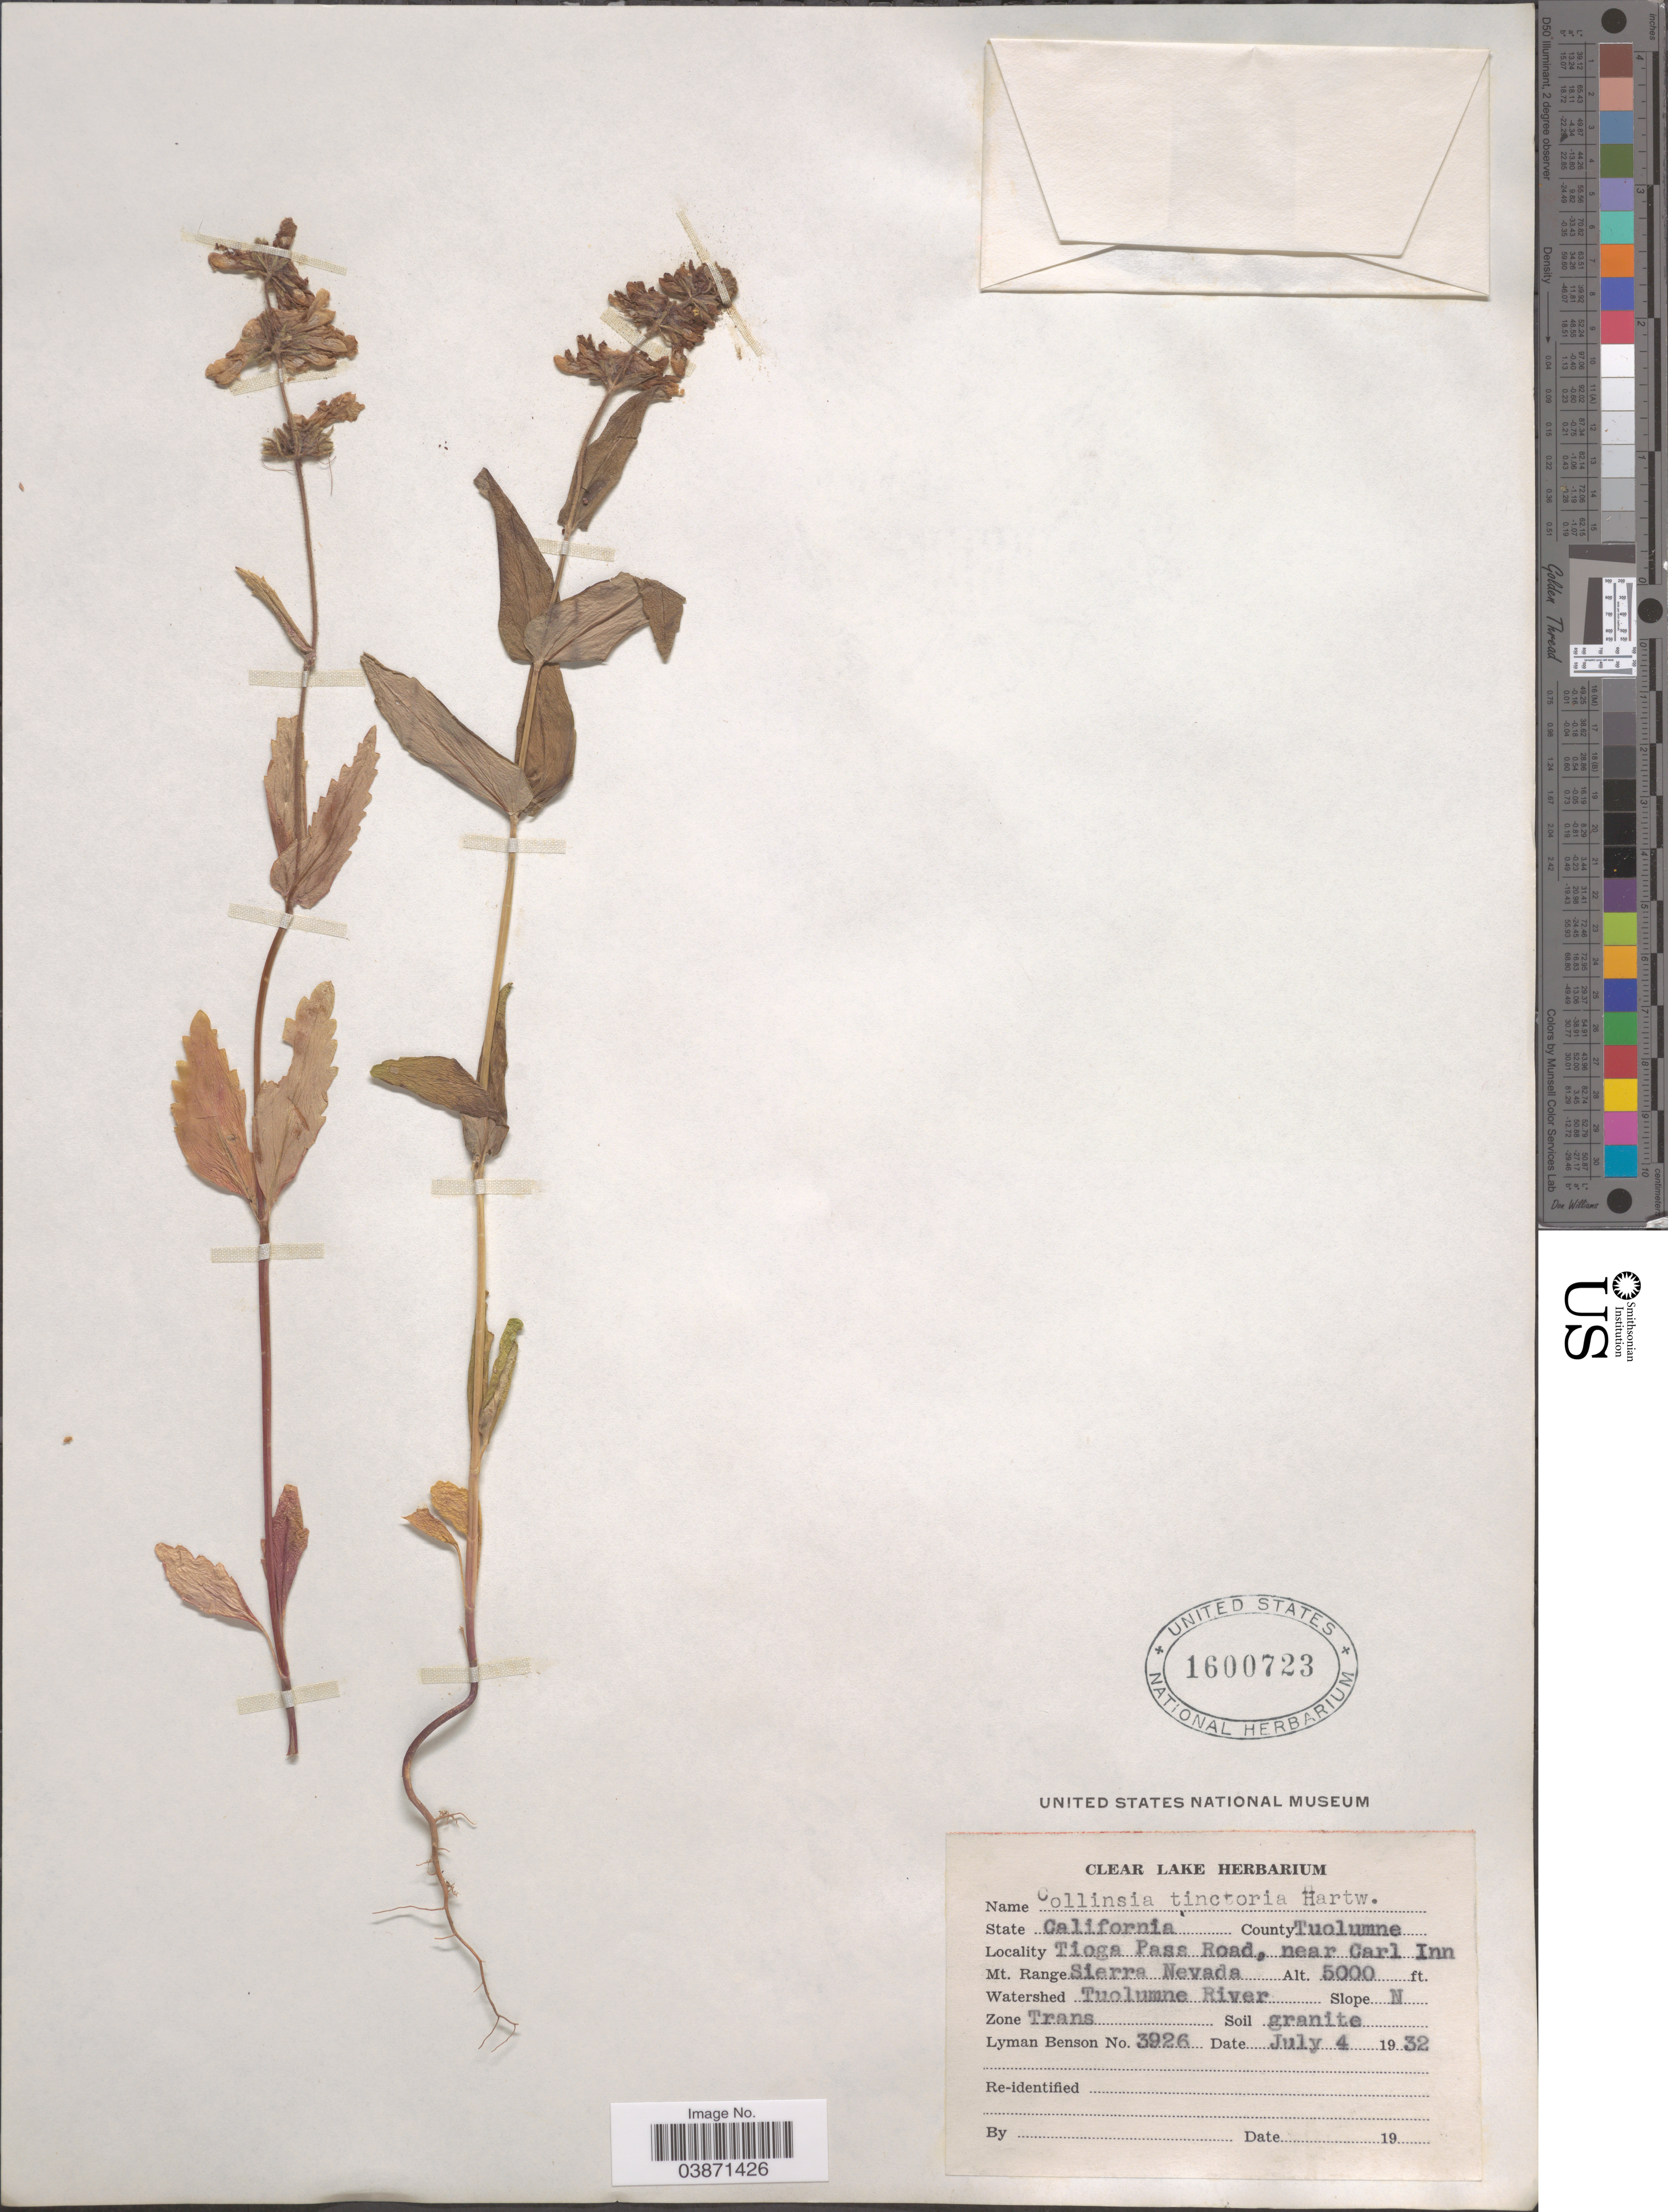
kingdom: Plantae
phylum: Tracheophyta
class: Magnoliopsida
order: Lamiales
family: Plantaginaceae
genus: Collinsia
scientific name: Collinsia tinctoria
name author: Hartw. ex Benth.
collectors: L. D. Benson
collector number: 3926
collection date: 1932-07-04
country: United States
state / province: California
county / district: Tuolumne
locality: County Tuolumne. Tioga Pass Road, near Carl Inn. Mt. Range Sierra Nevada. Watershed Tuolumne River. Slope N. Zone Trans.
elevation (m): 1524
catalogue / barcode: US 1600723